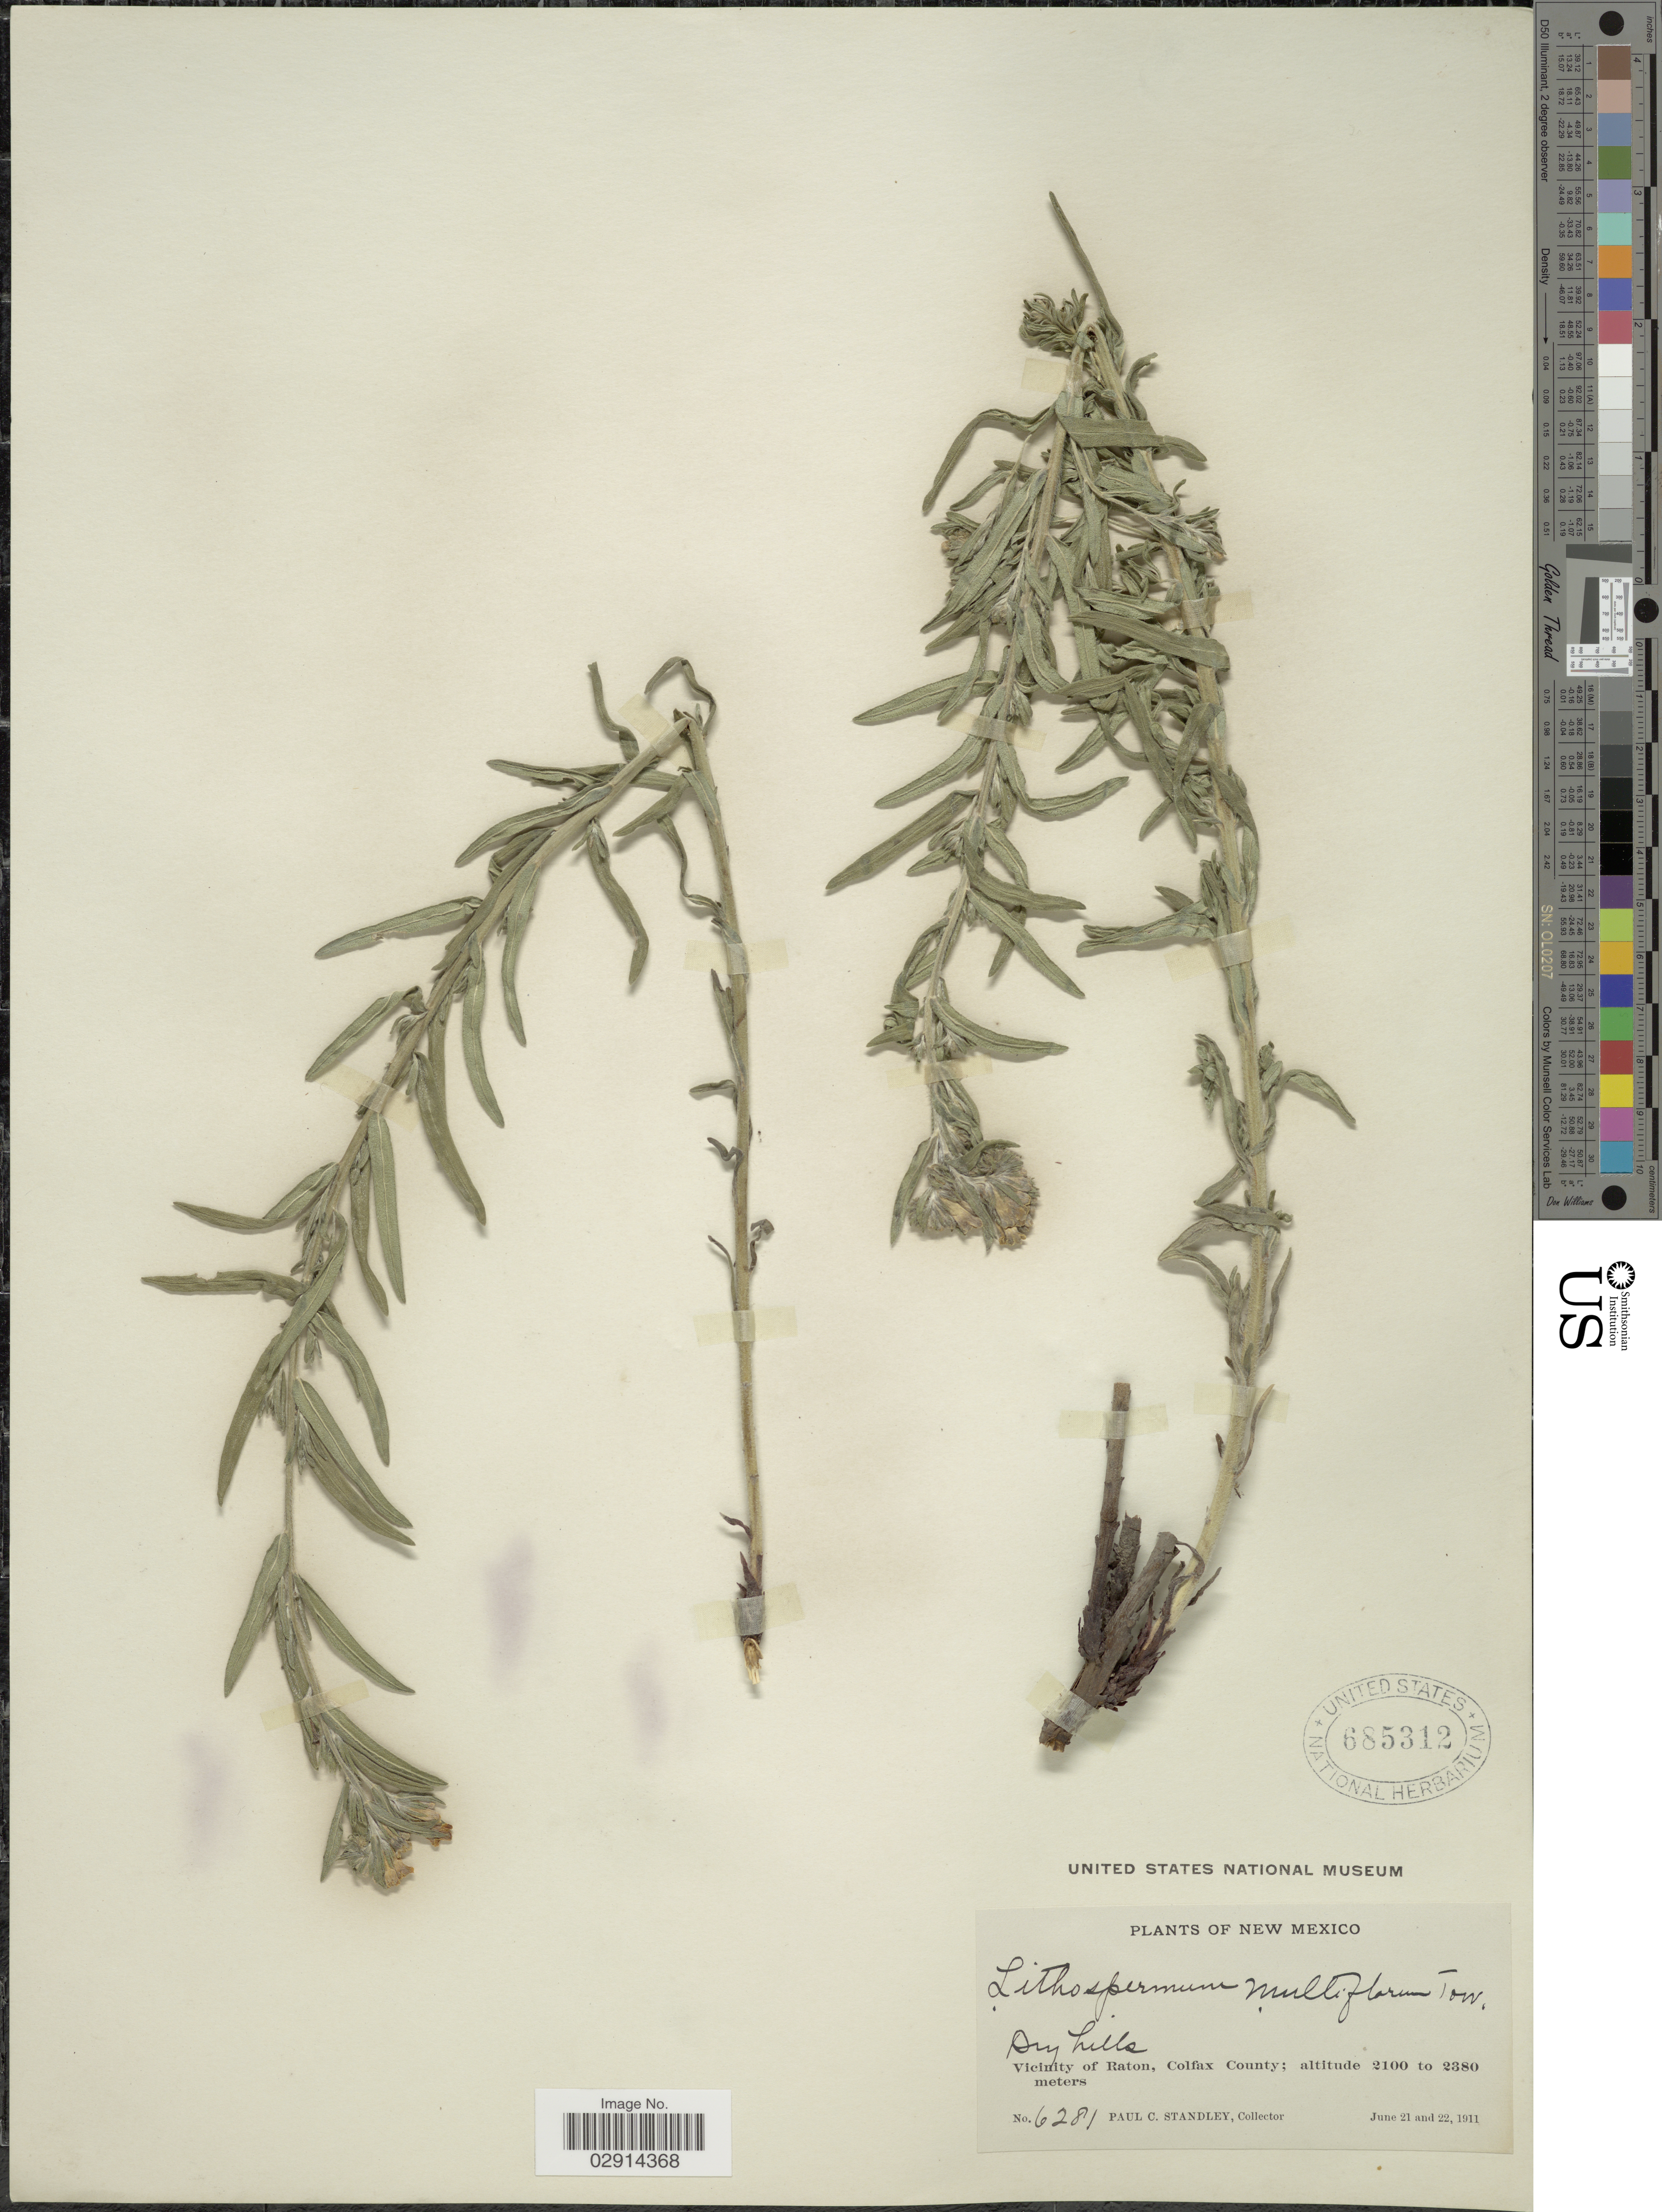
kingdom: Plantae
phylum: Tracheophyta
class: Magnoliopsida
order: Boraginales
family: Boraginaceae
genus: Lithospermum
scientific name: Lithospermum multiflorum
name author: Torr. ex A. Gray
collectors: P. C. Standley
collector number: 6281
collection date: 1911-06-21/1911-06-22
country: United States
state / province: New Mexico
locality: Vicinity of Raton, Colfax County.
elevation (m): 2100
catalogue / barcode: US 685312